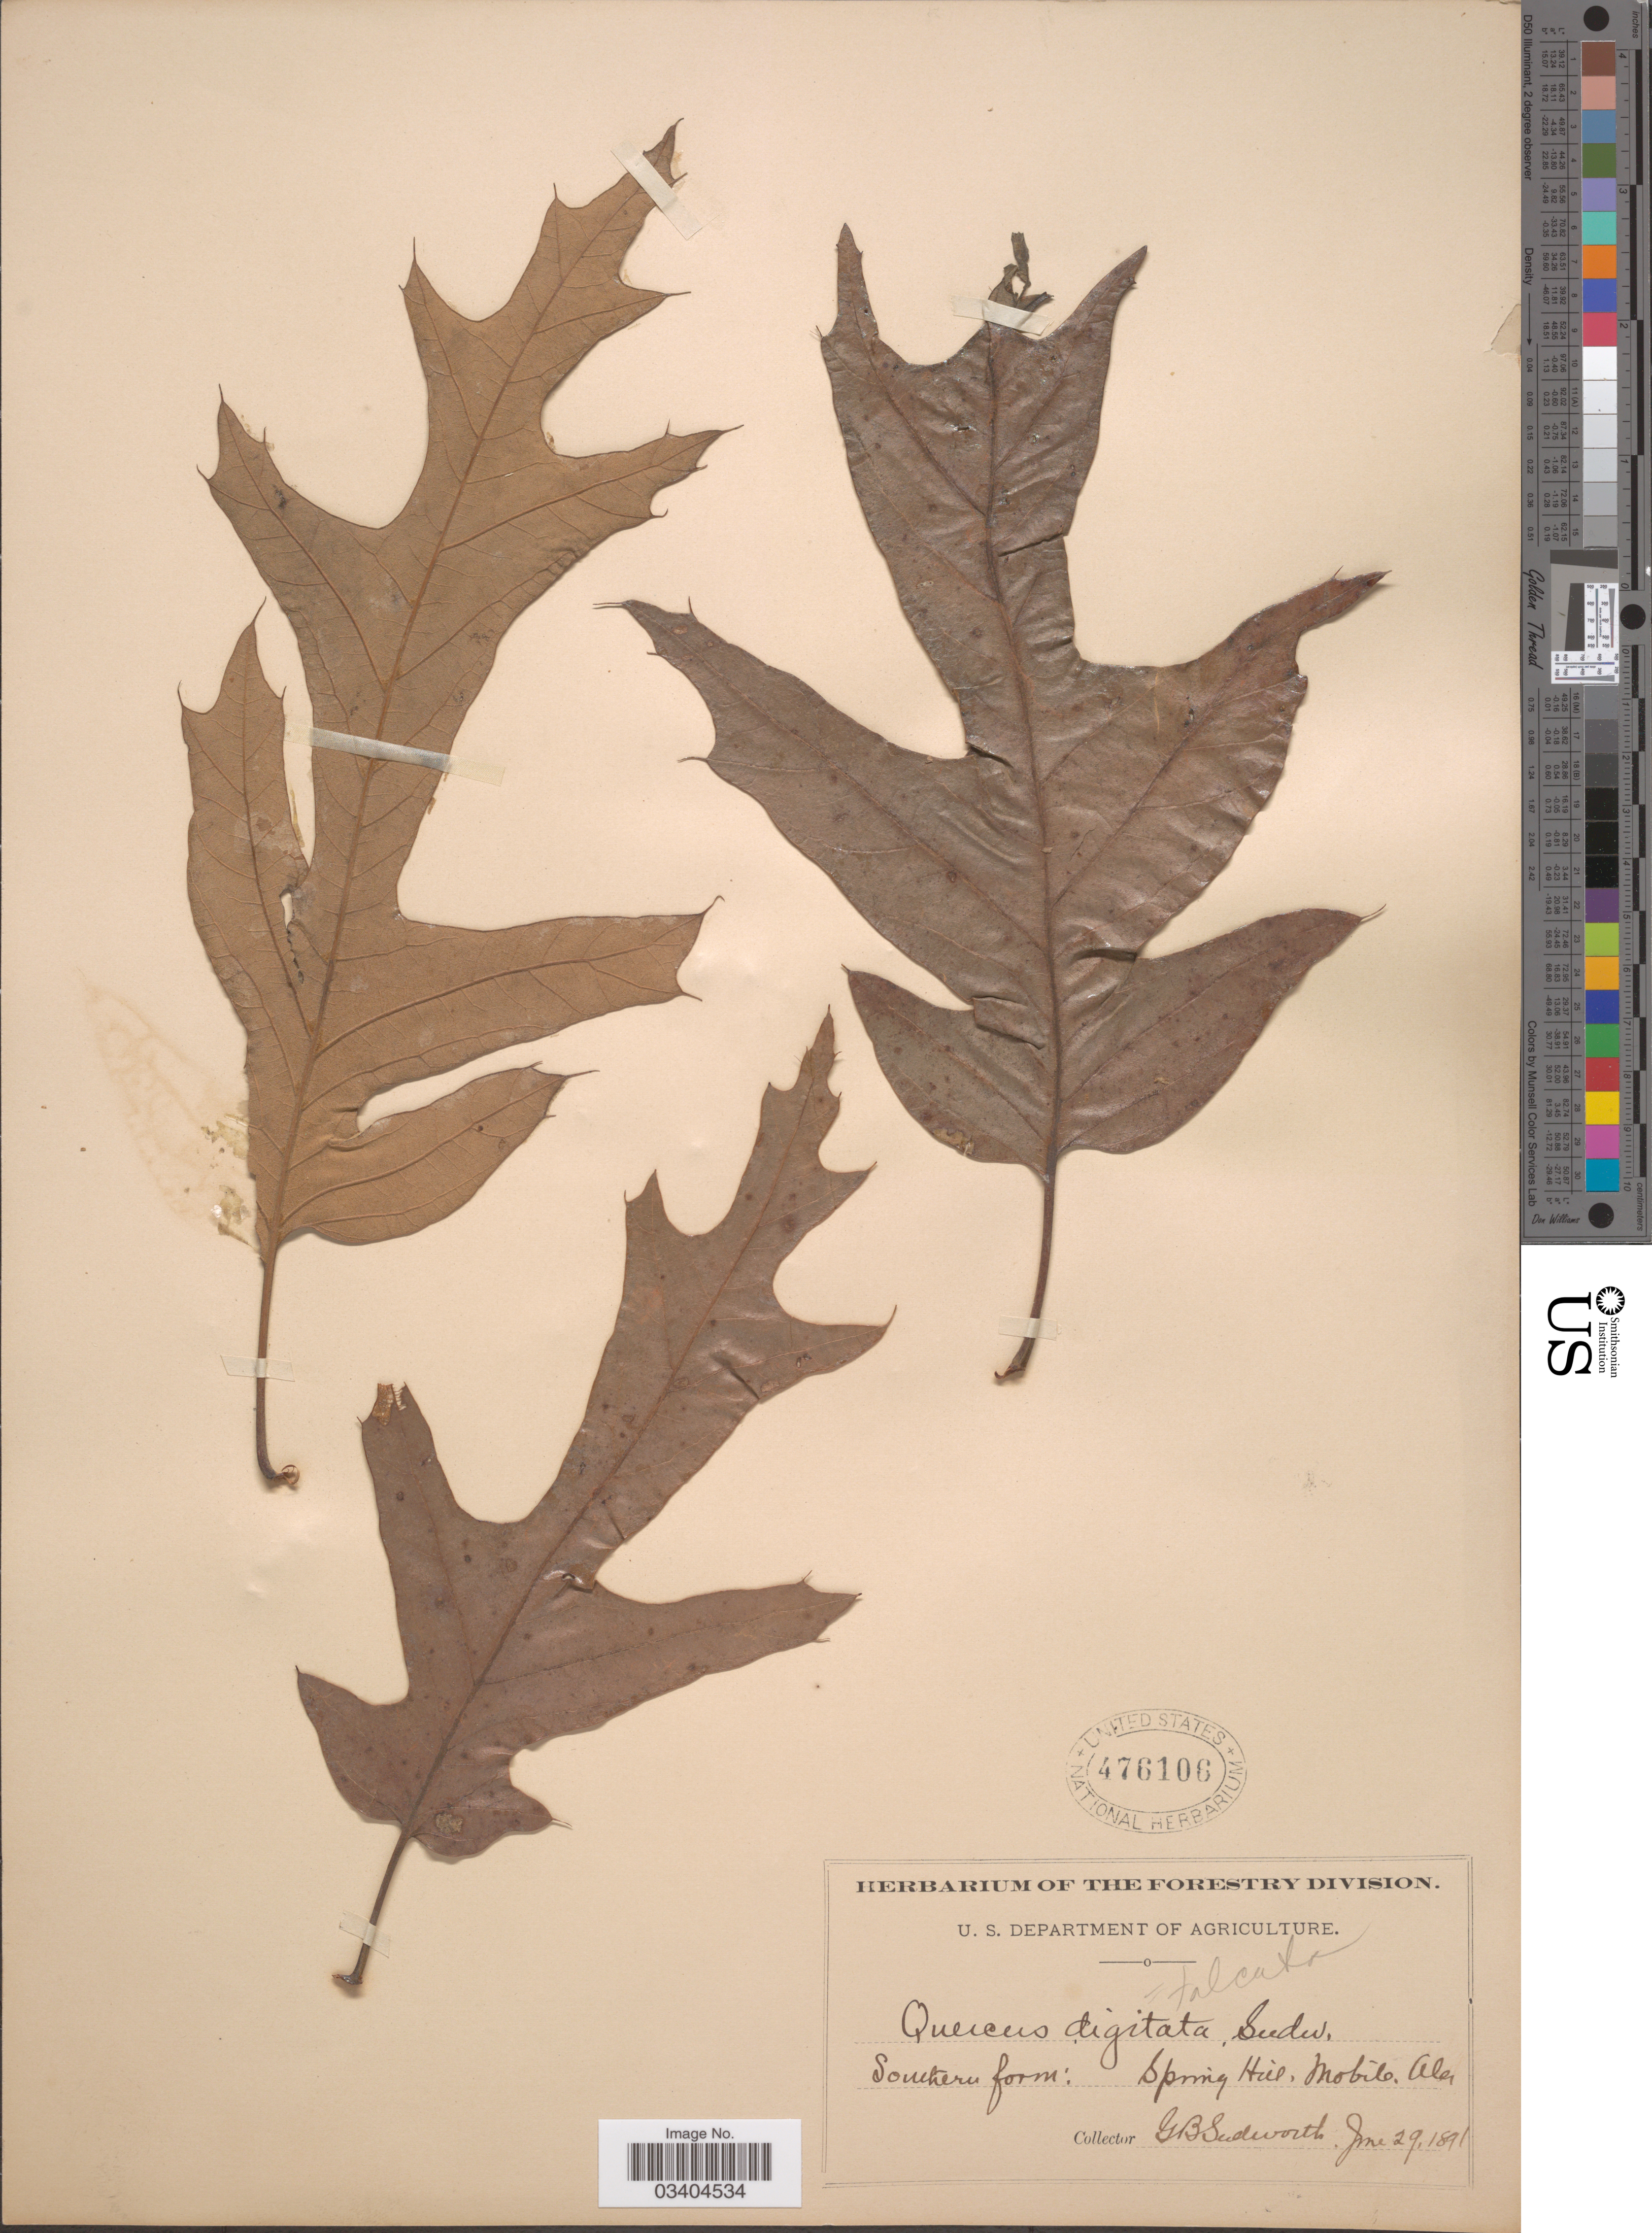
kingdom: Plantae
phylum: Tracheophyta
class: Magnoliopsida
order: Fagales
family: Fagaceae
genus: Quercus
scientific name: Quercus falcata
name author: Michx.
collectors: G. B. Sudworth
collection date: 1891-06-29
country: United States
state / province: Alabama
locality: Southern form: Spring Hill, Mobile.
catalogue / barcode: US 476106